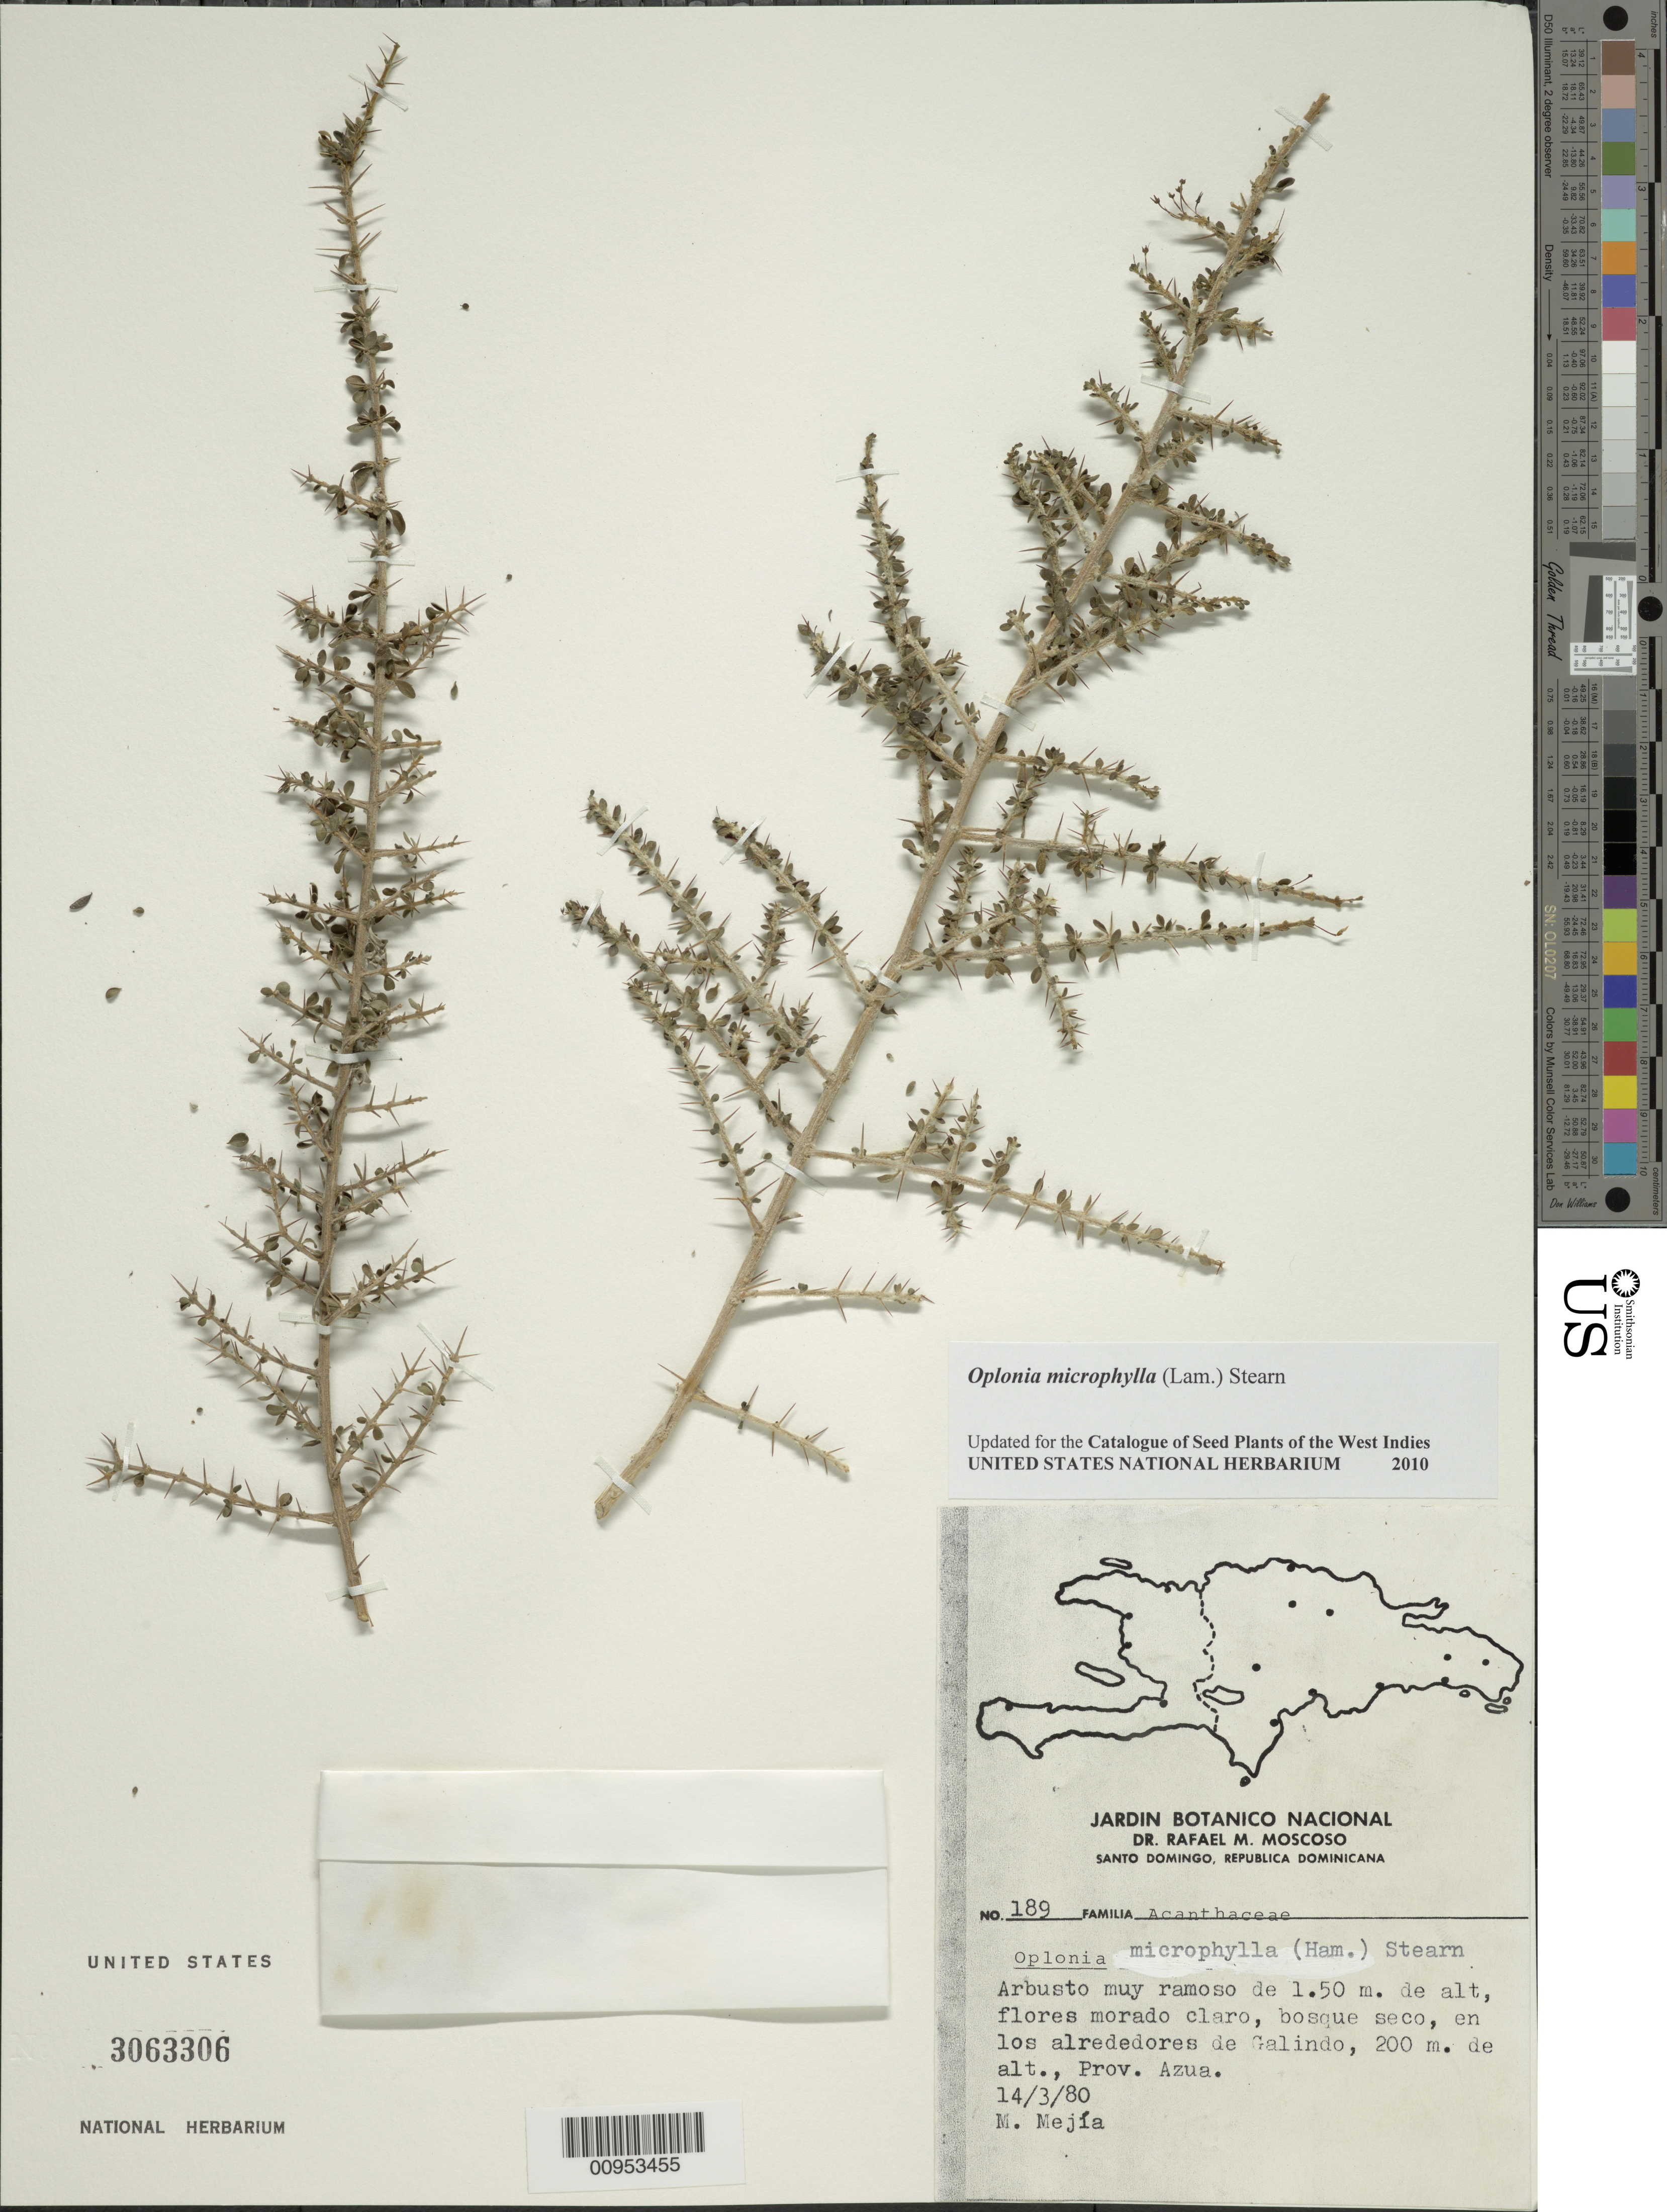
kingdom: Plantae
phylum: Tracheophyta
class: Magnoliopsida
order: Lamiales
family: Acanthaceae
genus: Oplonia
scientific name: Oplonia microphylla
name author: (Lam.) Stearn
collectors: M. Mejia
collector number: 189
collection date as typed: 14 Mar 1980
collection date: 1980-03-14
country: Dominican Republic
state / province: Azua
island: Hispaniola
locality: Galindo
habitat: Bosque seco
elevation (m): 200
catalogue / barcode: US 3063306